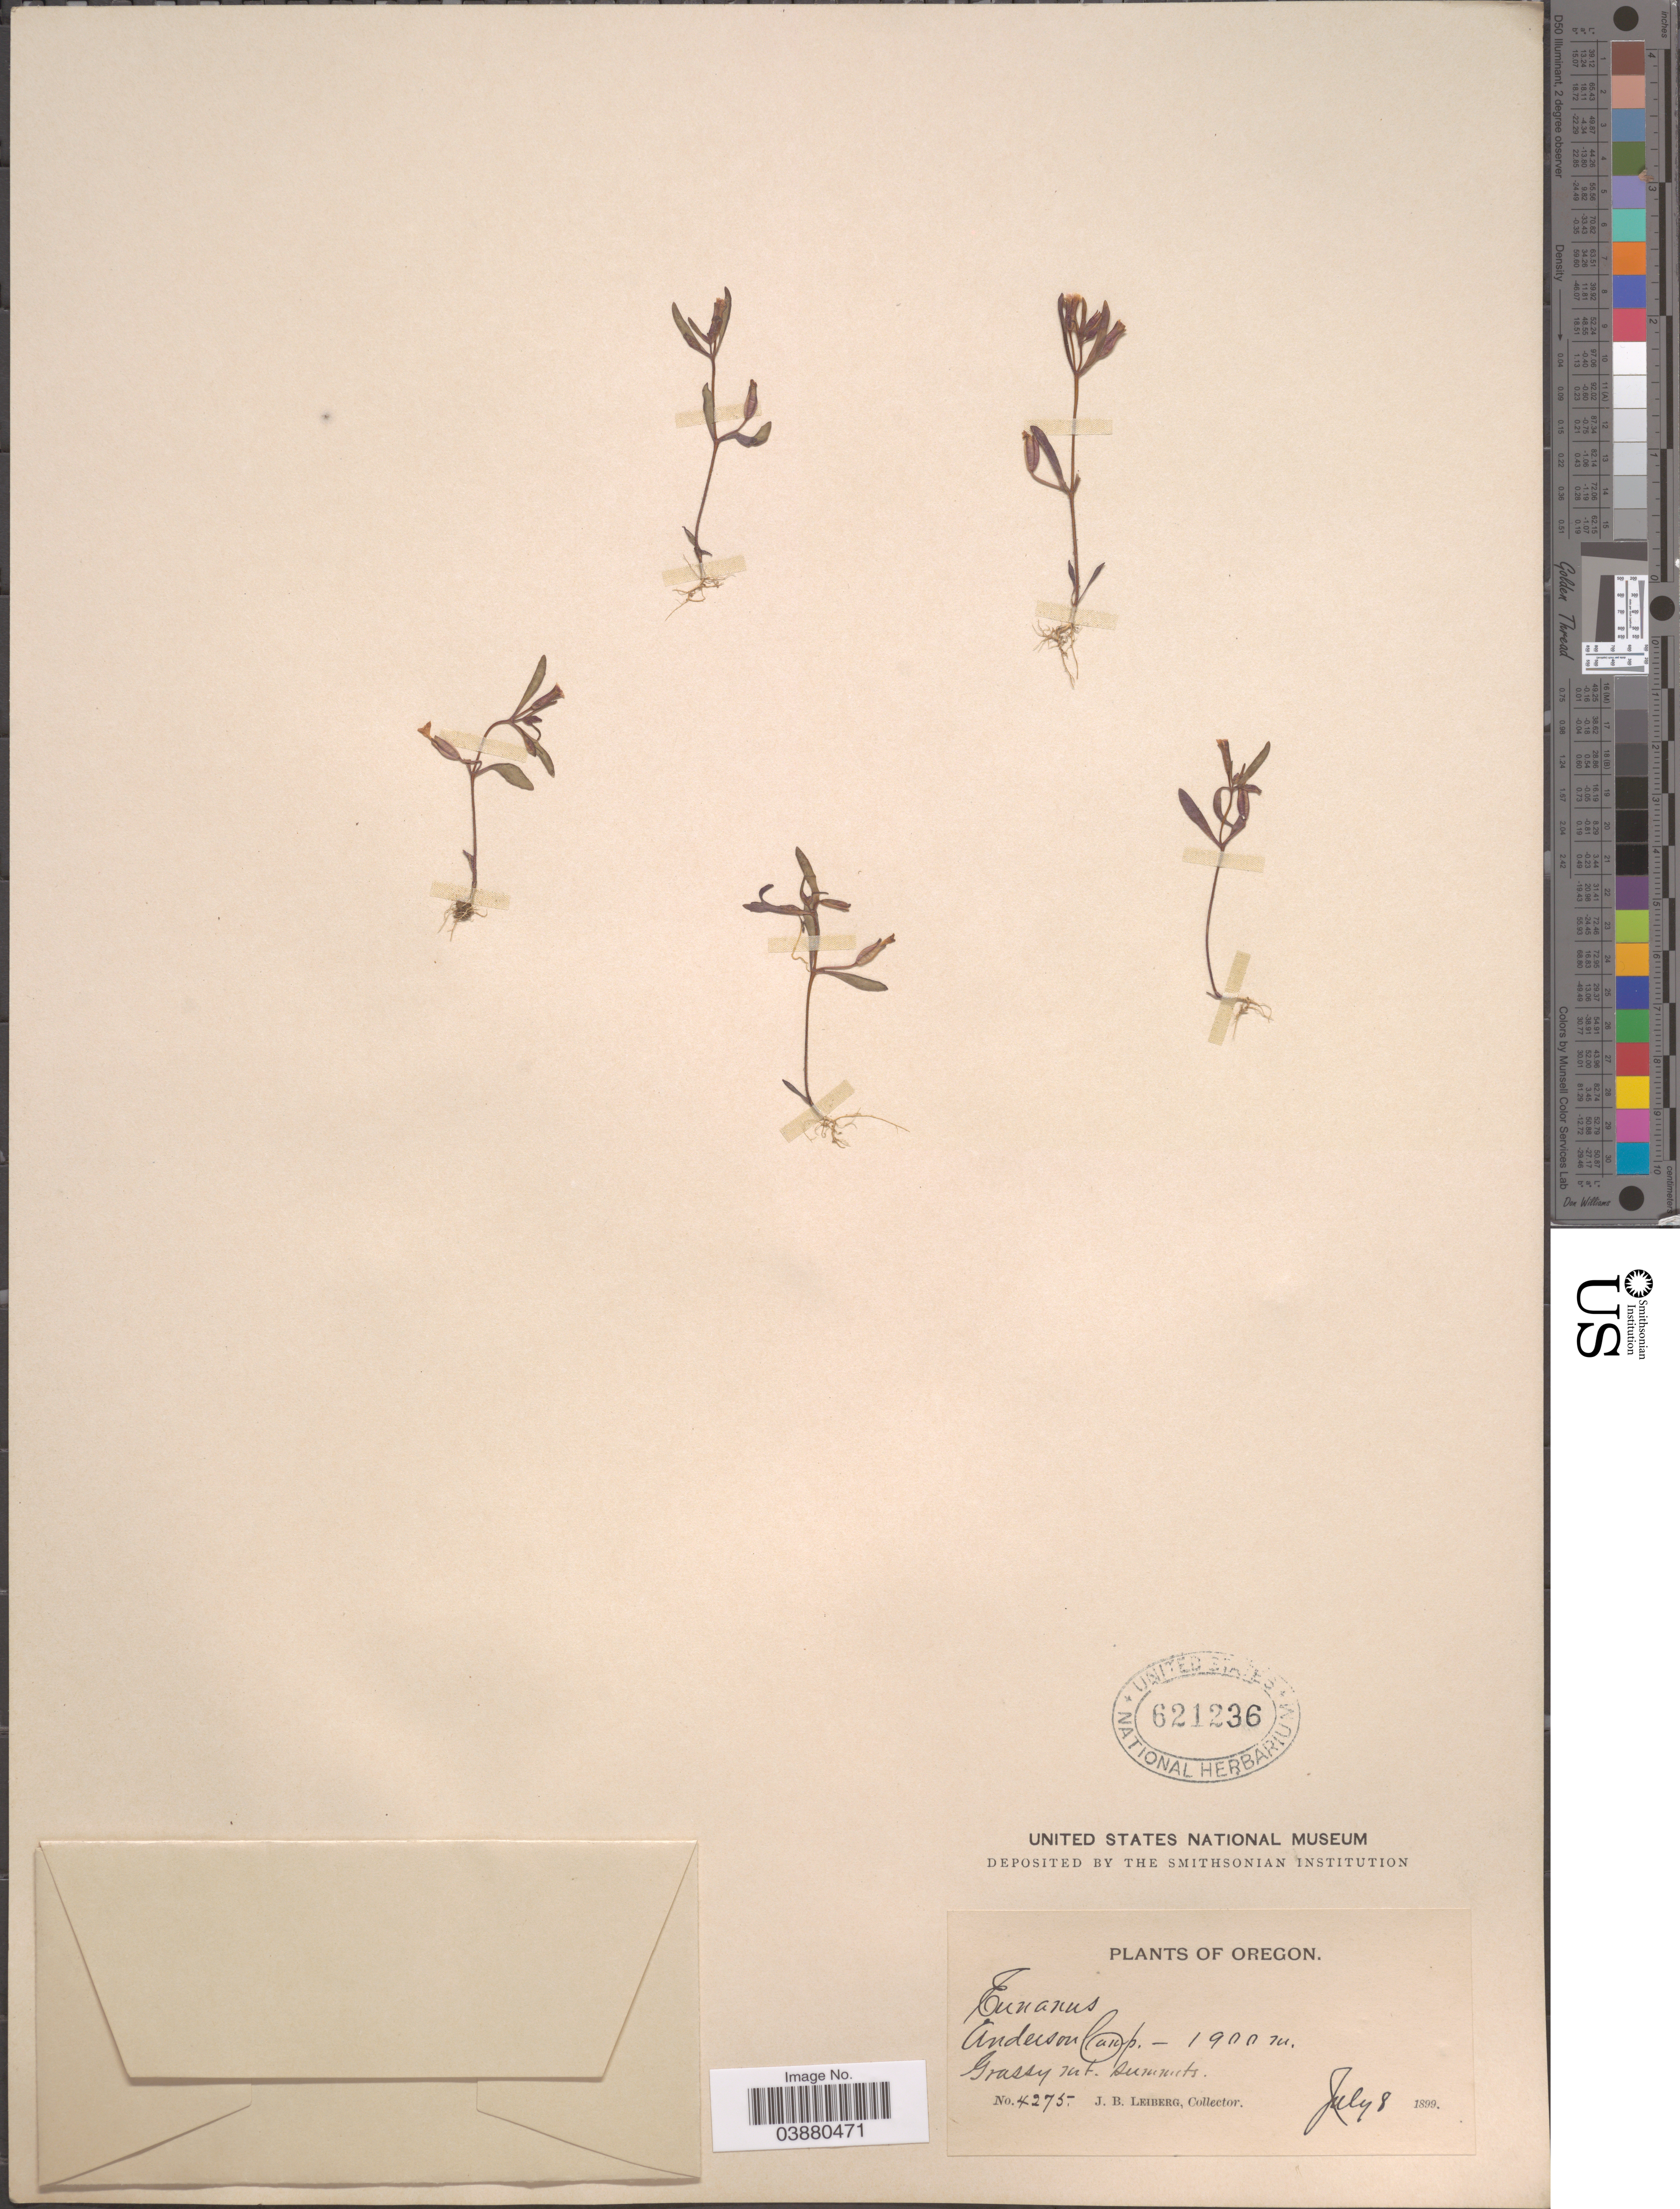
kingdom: Plantae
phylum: Tracheophyta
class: Magnoliopsida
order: Lamiales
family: Phrymaceae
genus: Mimulus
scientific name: Mimulus breweri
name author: (Greene) Coville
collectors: J. B. Leiberg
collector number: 4275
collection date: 1899-07-08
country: United States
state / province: Oregon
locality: Anderson Camp.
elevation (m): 1900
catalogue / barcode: US 621236